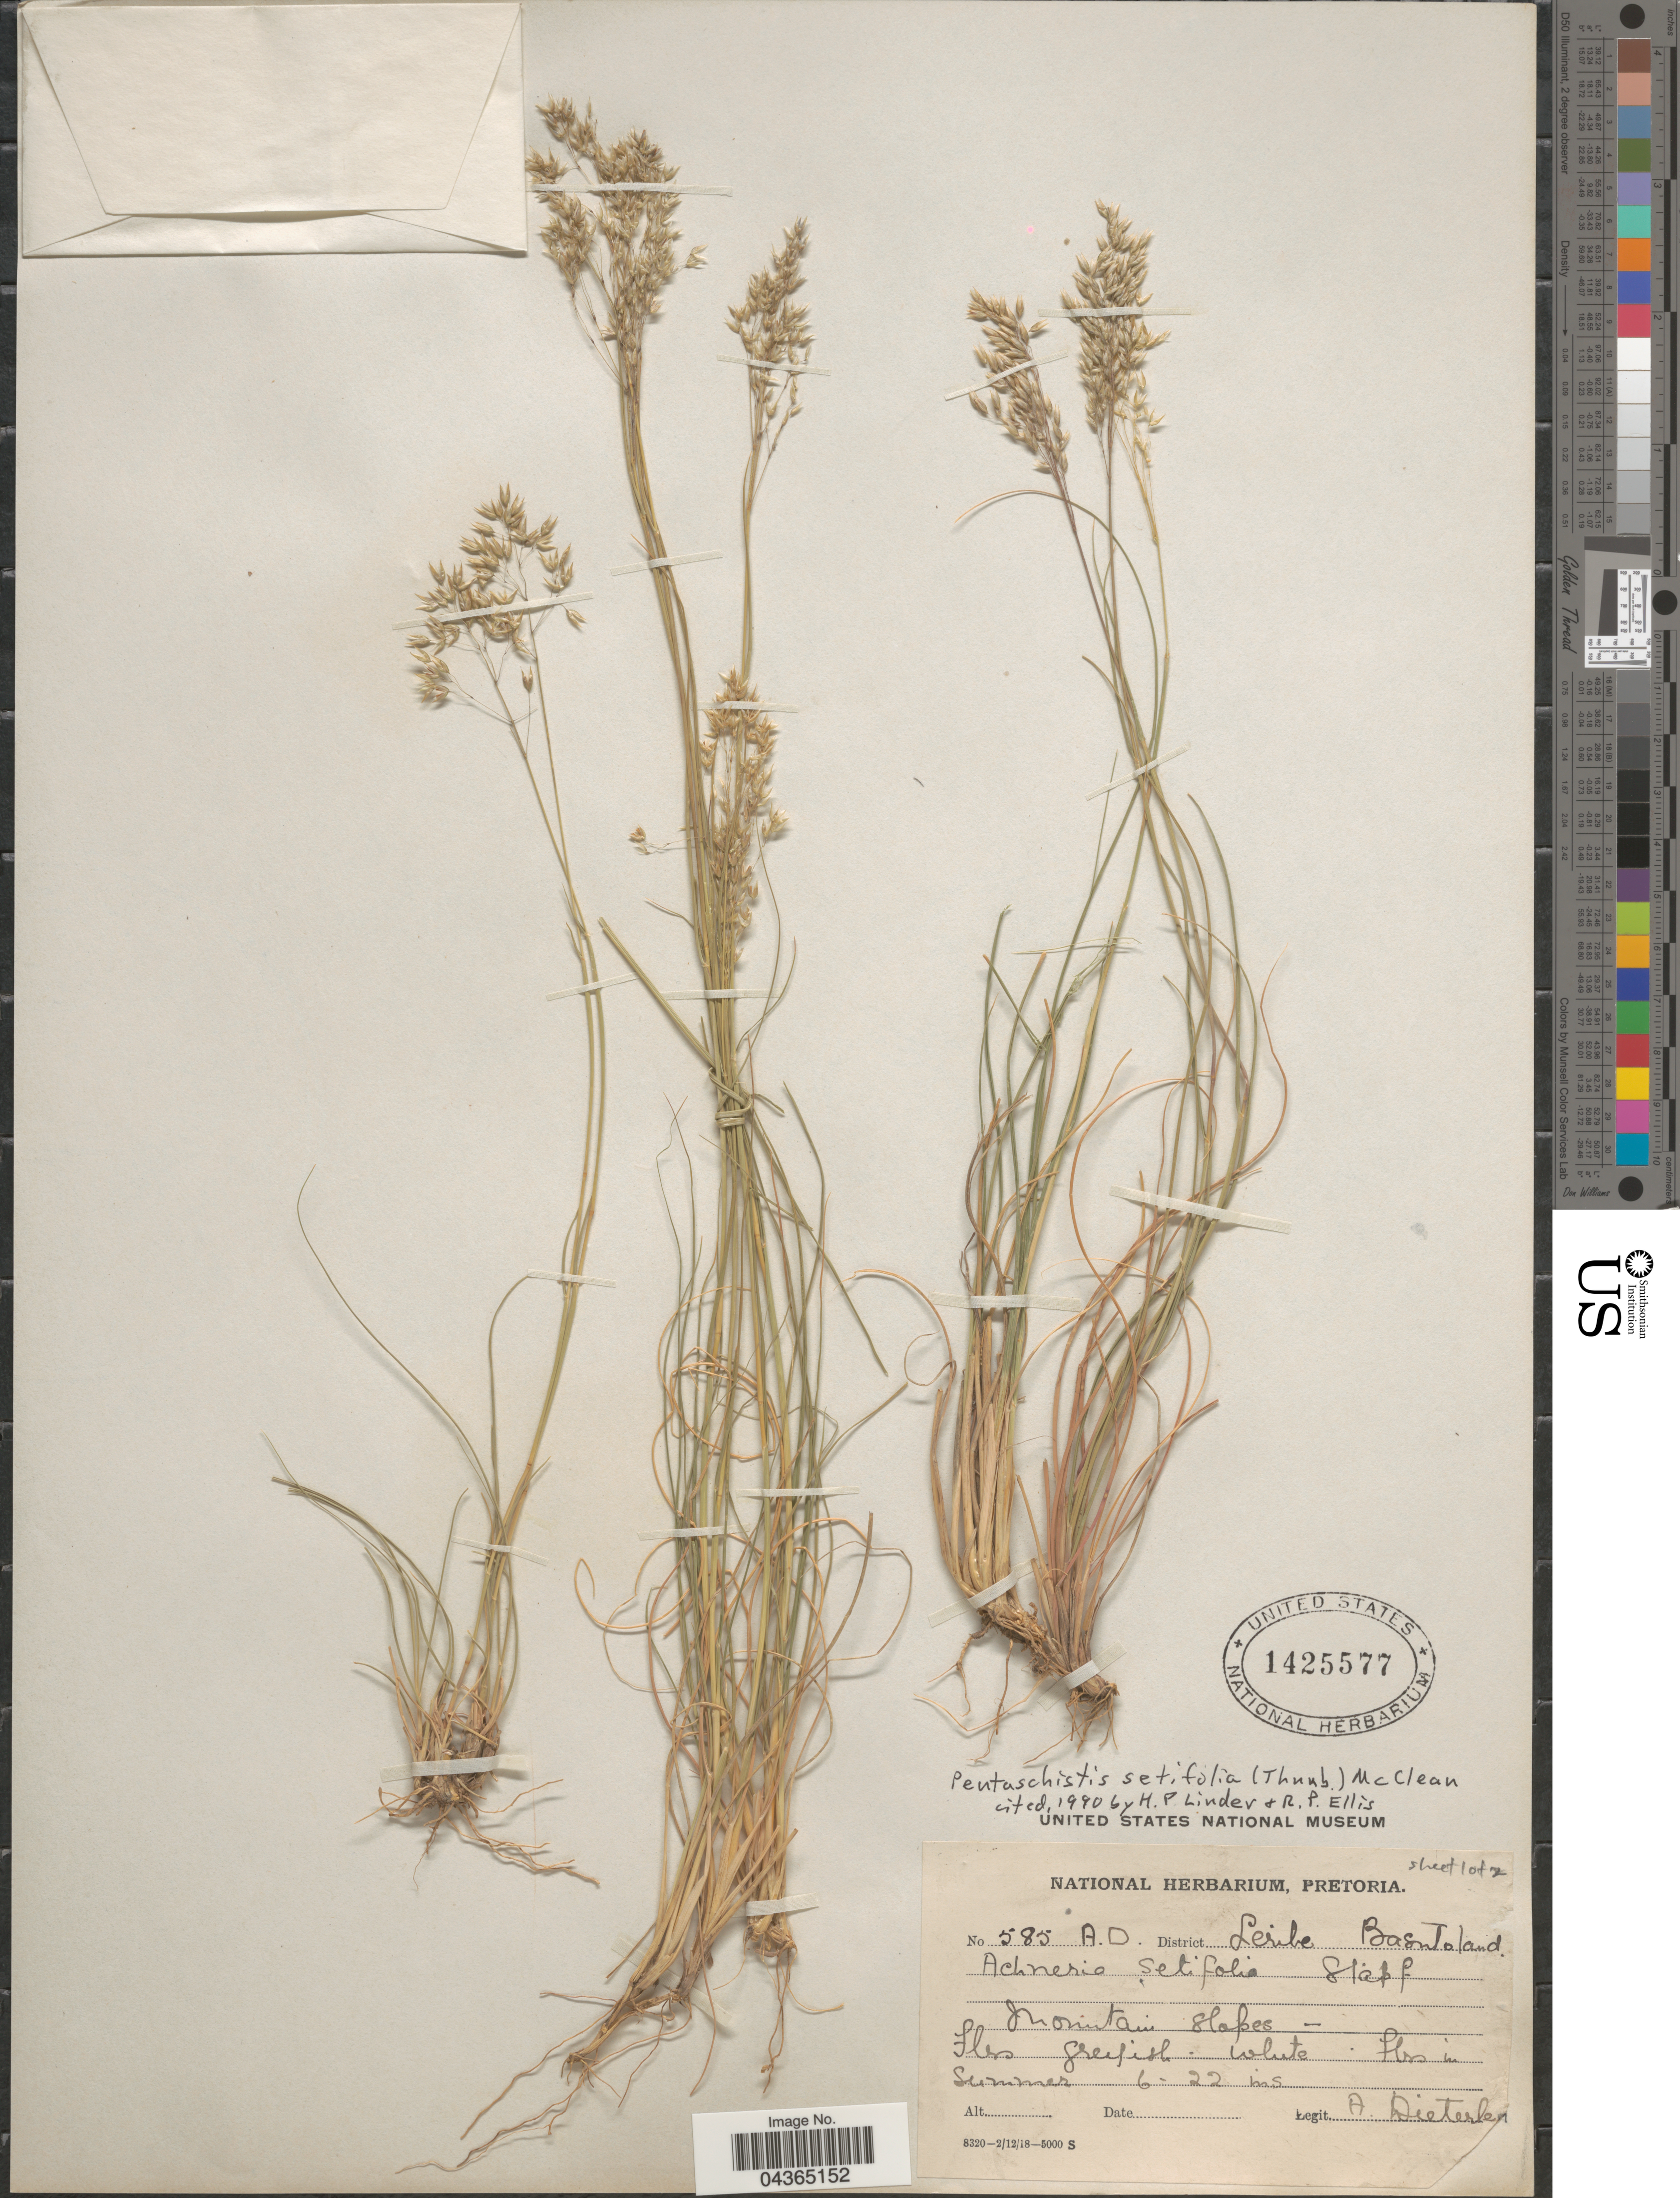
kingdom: Plantae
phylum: Tracheophyta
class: Liliopsida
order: Poales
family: Poaceae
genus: Pentameris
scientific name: Pentameris setifolia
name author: (Thunb.) Galley & H.P. Linder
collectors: A. Dieterlen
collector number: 585AD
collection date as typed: Summer 6-22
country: Lesotho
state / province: Leribe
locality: District Leribe. Basutoland.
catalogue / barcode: US 1425577